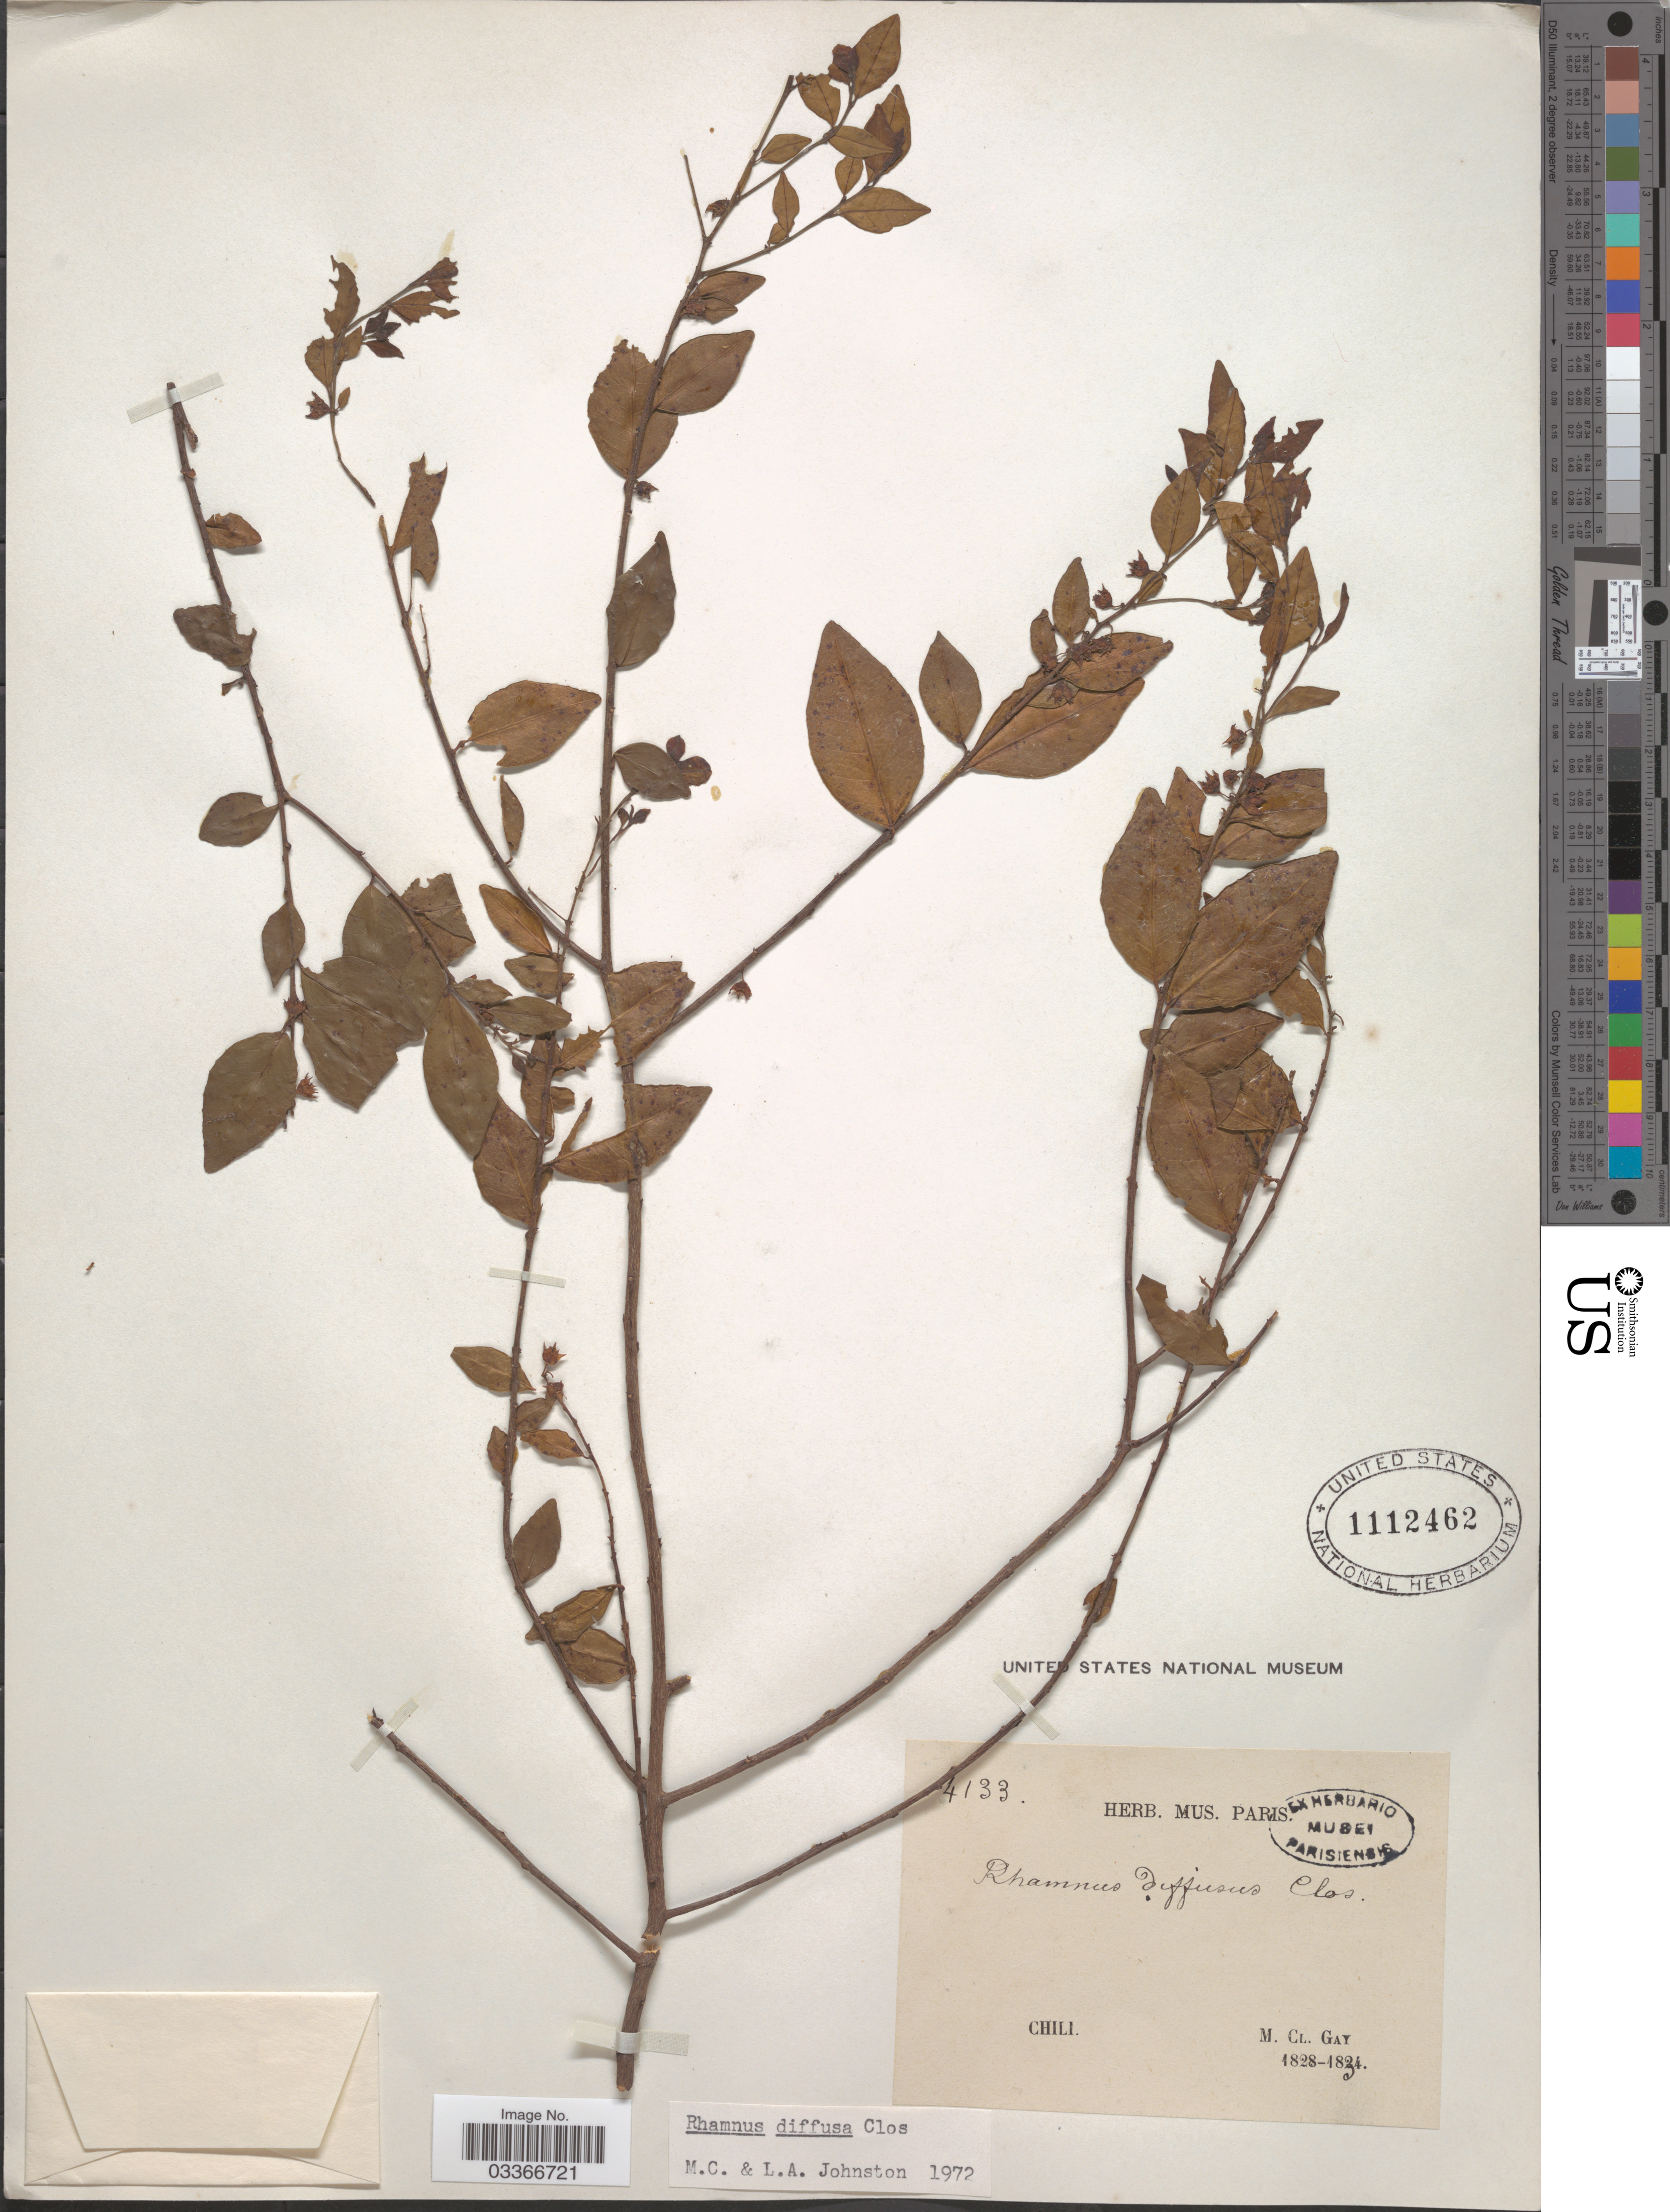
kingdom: Plantae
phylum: Tracheophyta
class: Magnoliopsida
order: Rosales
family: Rhamnaceae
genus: Rhamnus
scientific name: Rhamnus diffusa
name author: Clos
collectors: M. Gay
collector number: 4133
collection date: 1828/1834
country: Chile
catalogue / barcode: US 1112462